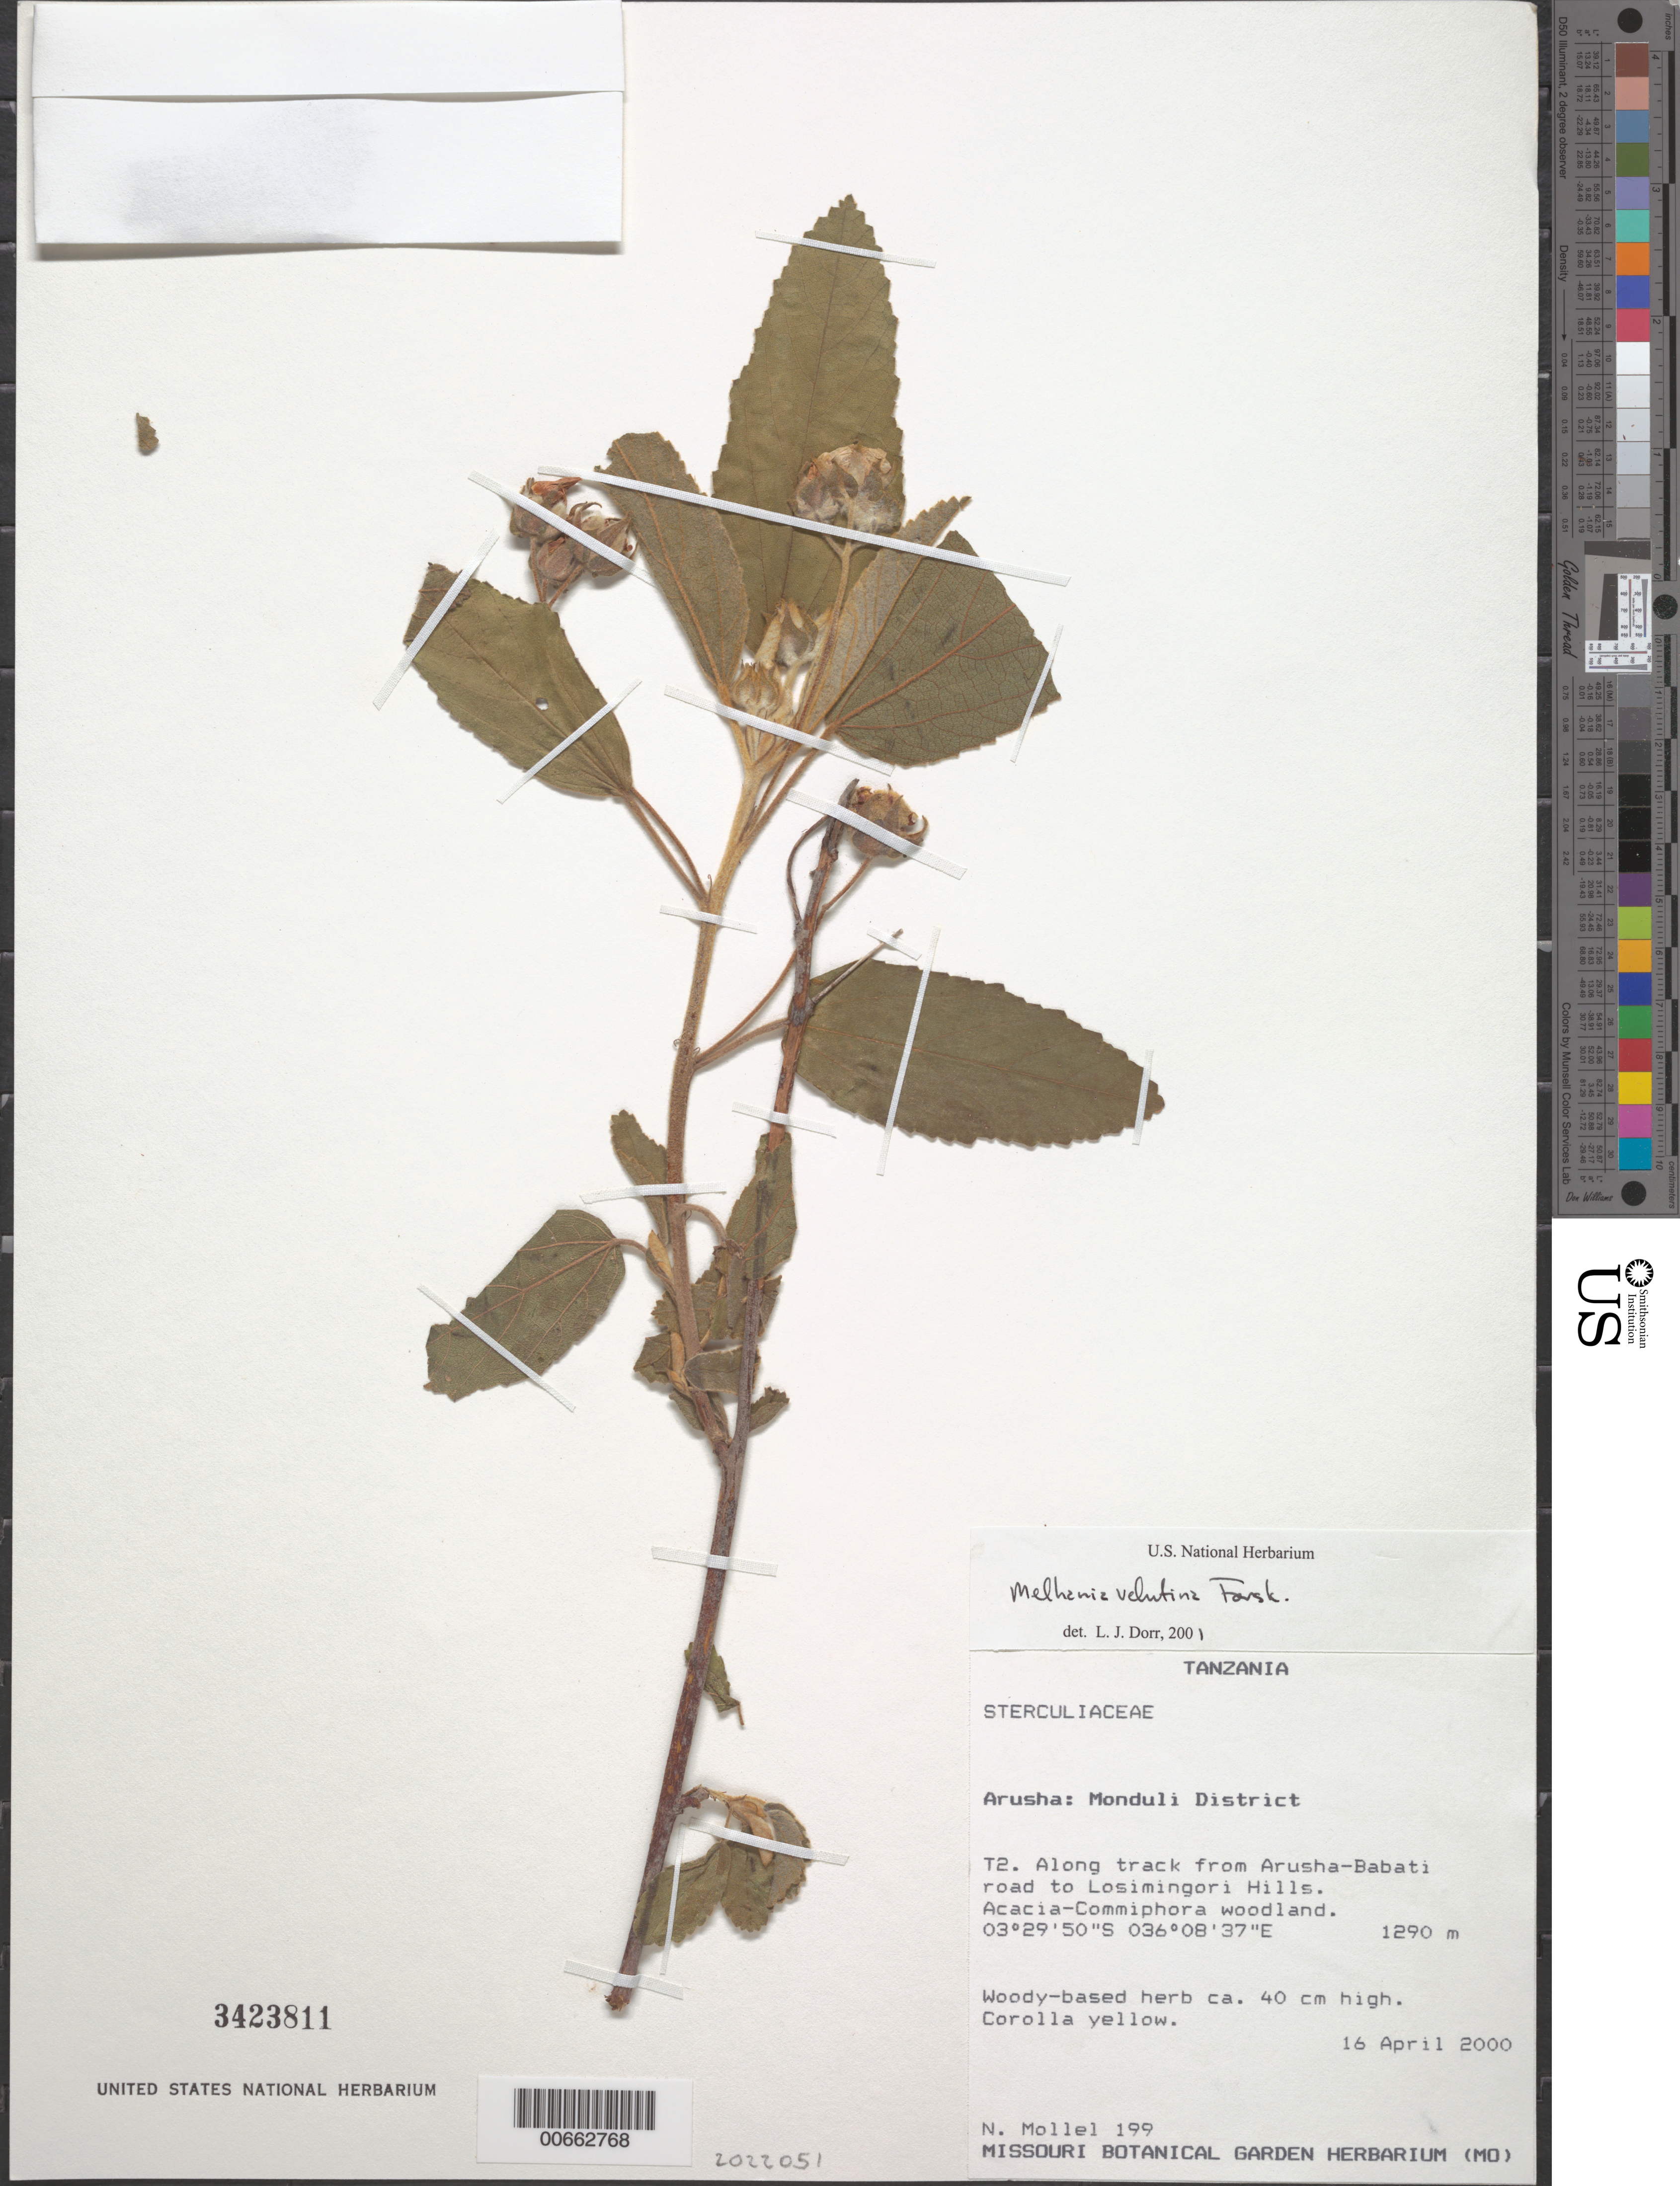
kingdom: Plantae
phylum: Tracheophyta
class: Magnoliopsida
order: Malvales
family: Malvaceae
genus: Melhania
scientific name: Melhania velutina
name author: Forssk.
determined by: Dorr, L. J., (BOT), Smithsonian Institution - National Museum of Natural History (UNITED STATES)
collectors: N. Mollel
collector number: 199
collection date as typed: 16 Apr 2000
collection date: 2000-04-16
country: Tanzania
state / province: Arusha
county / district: Monduli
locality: T2. Along track from Arusha-Babati road to Losimingori Hills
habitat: Acacia-Commiphora woodland.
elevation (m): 1290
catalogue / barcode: US 3423811